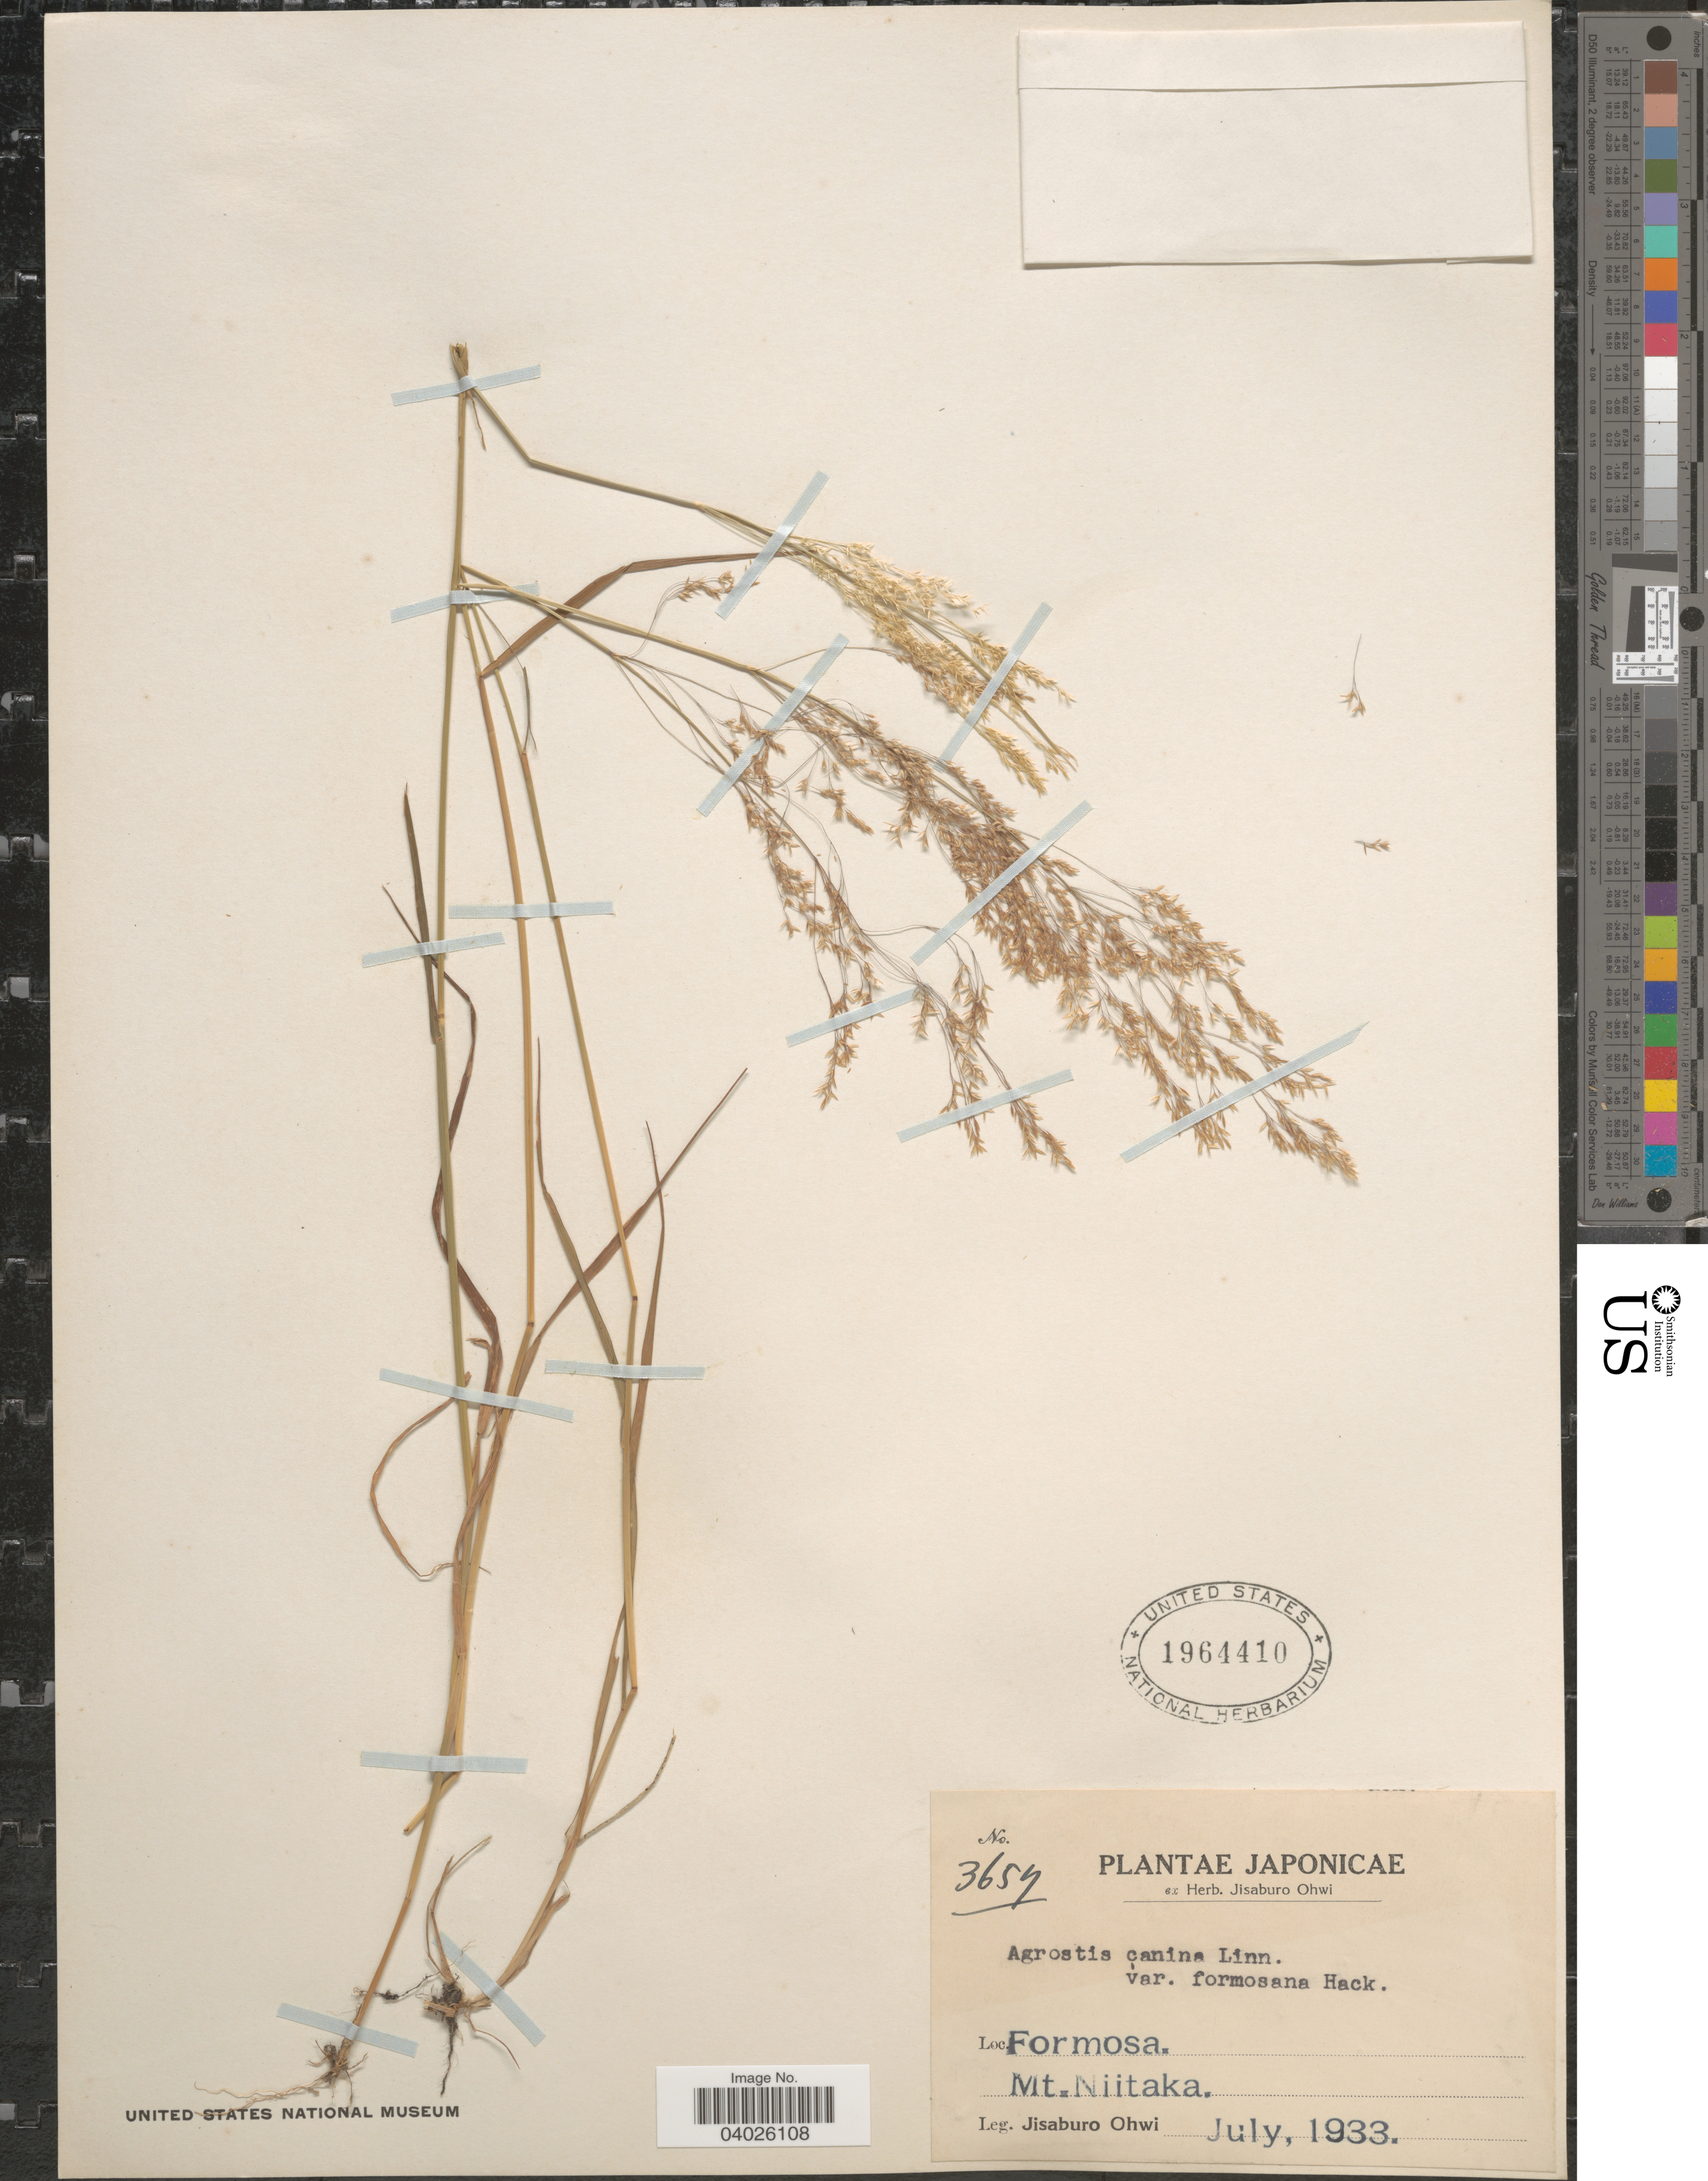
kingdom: Plantae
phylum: Tracheophyta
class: Liliopsida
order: Poales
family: Poaceae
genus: Agrostis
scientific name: Agrostis canina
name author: L.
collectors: J. Ohwi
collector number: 3654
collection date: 1933-07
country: Taiwan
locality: Formosa. Mt. Niitaka.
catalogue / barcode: US 1964410